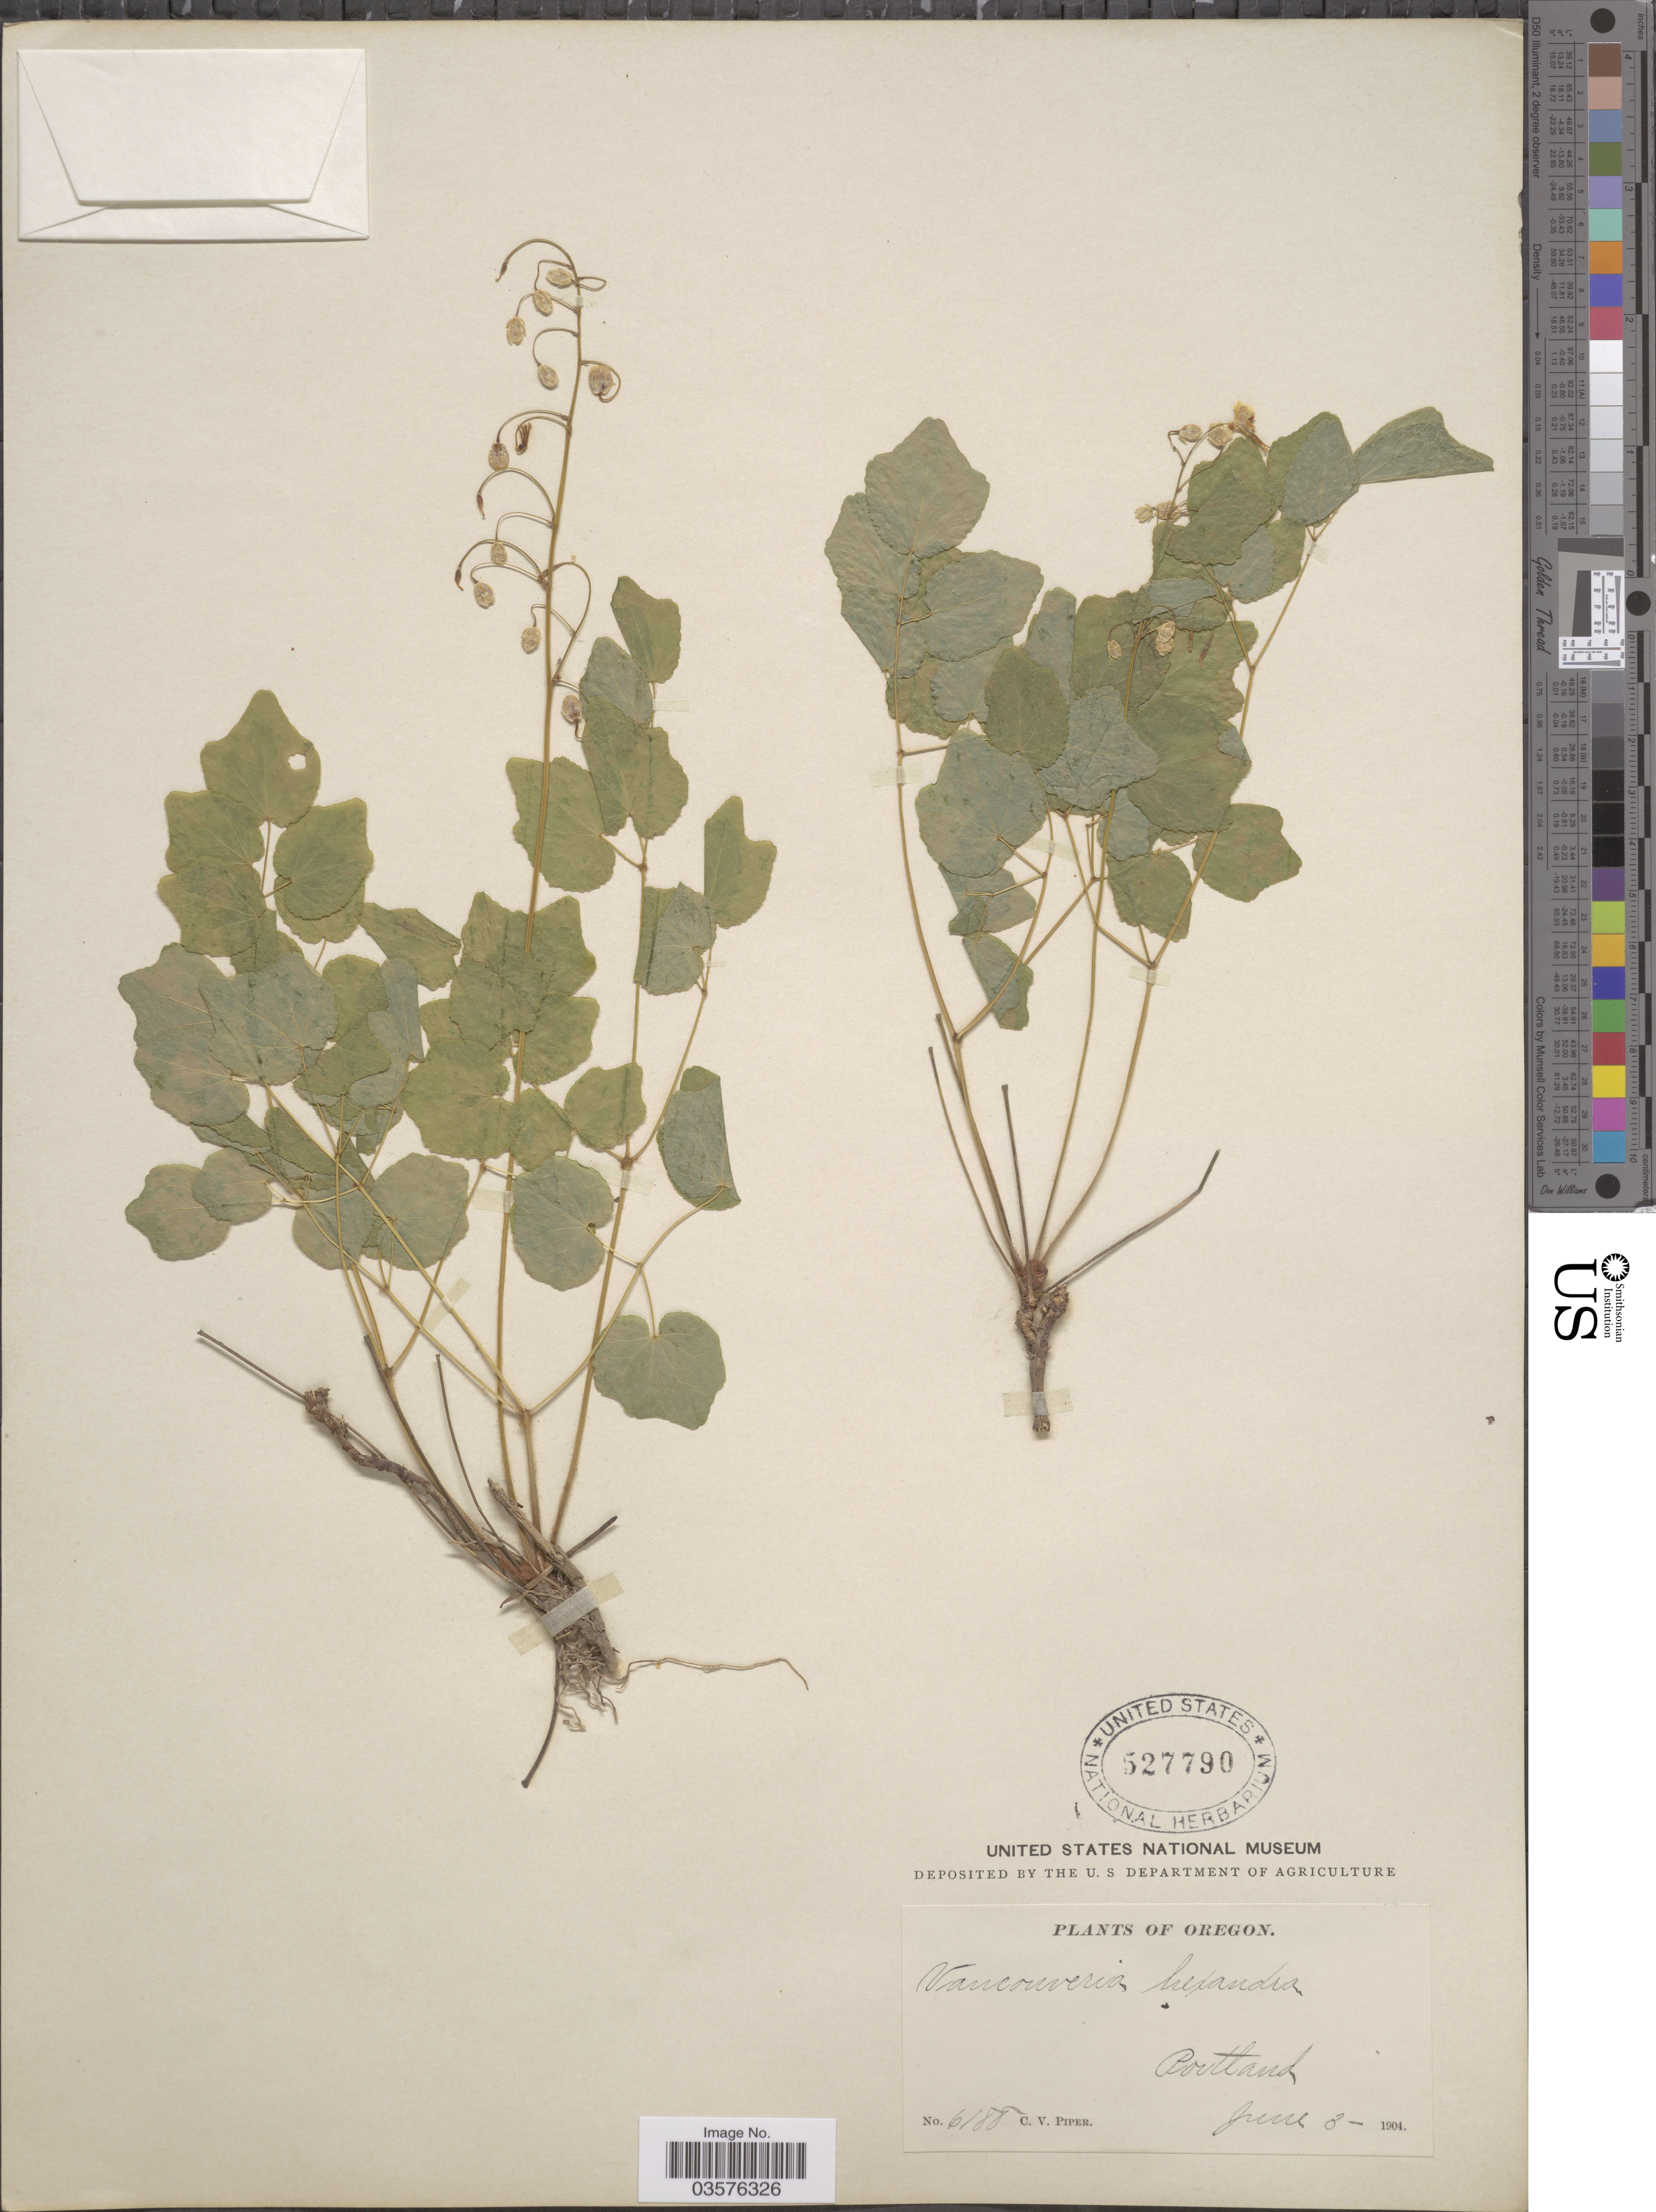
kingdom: Plantae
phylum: Tracheophyta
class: Magnoliopsida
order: Ranunculales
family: Berberidaceae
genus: Vancouveria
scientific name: Vancouveria hexandra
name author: (Hook.) C. Morren & Decne.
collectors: C. V. Piper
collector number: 6188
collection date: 1904-06-03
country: United States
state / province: Oregon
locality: Portland.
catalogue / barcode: US 527790